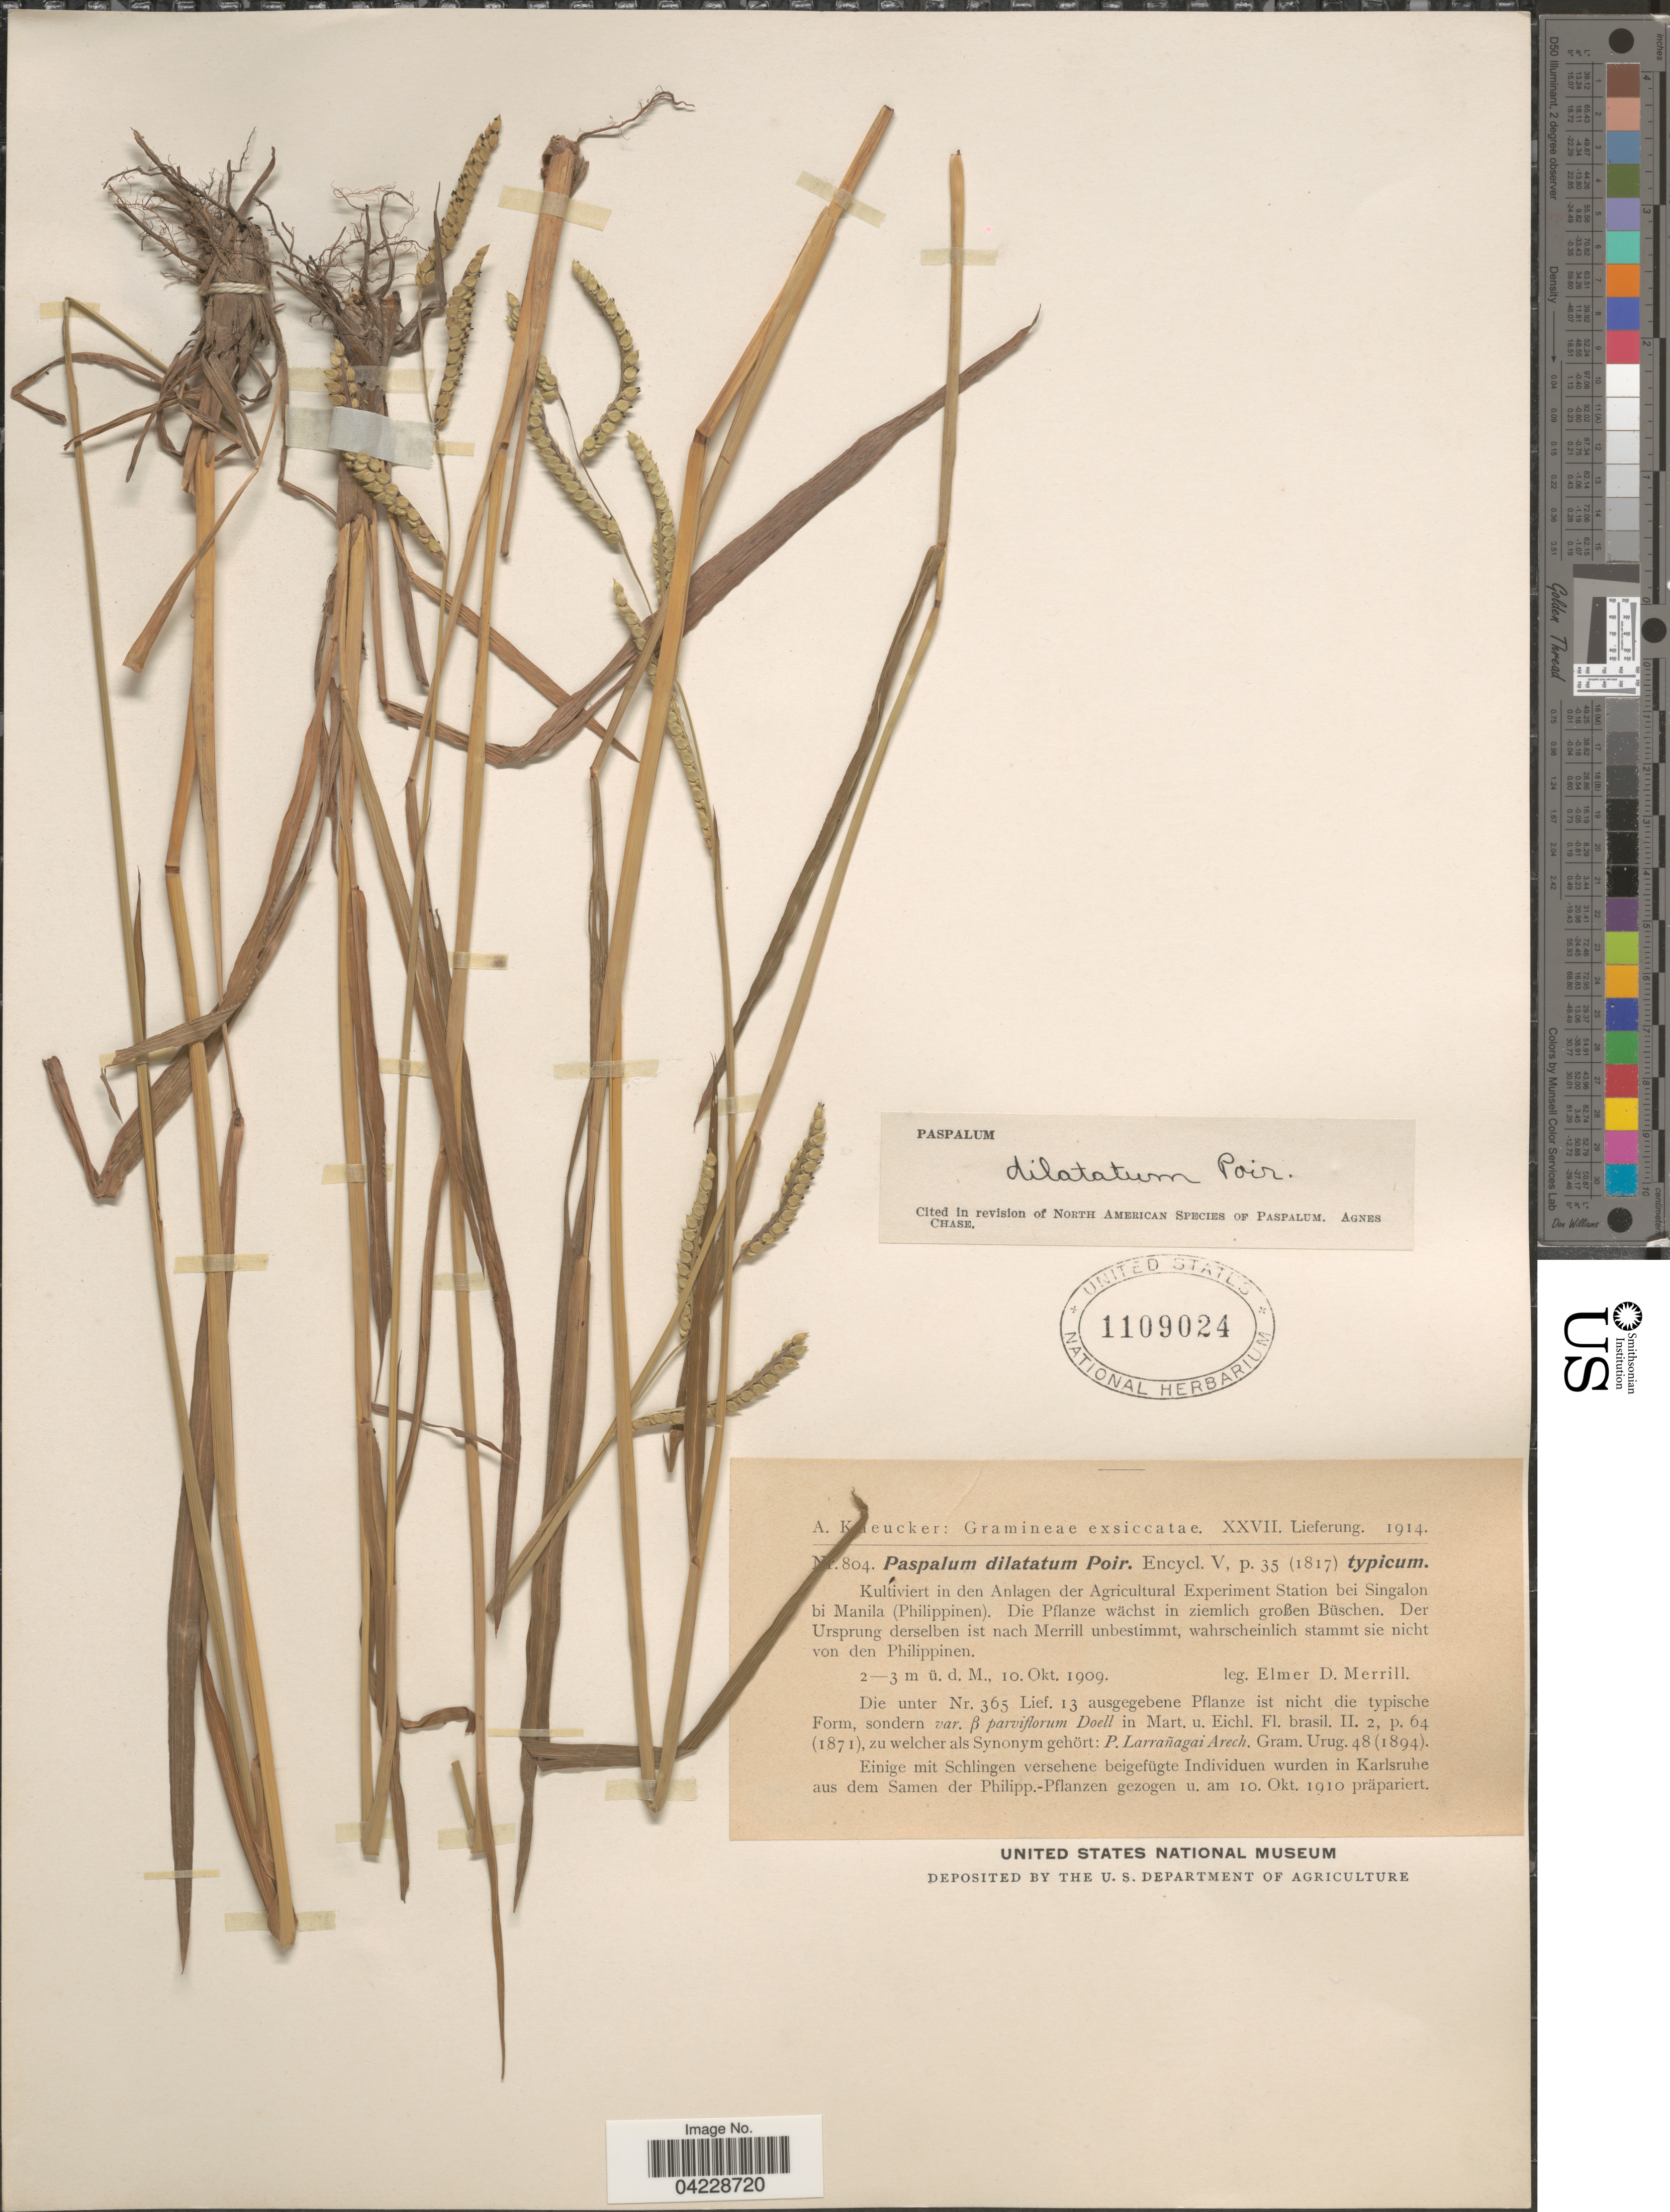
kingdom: Plantae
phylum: Tracheophyta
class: Liliopsida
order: Poales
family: Poaceae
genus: Paspalum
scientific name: Paspalum dilatatum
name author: Poir.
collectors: E. D. Merrill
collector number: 804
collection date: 1909-10-10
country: Philippines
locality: In den Anlagen der Agricultural Experiment Station bei Singalon bi Manila (Philippinen).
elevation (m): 2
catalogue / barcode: US 1109024